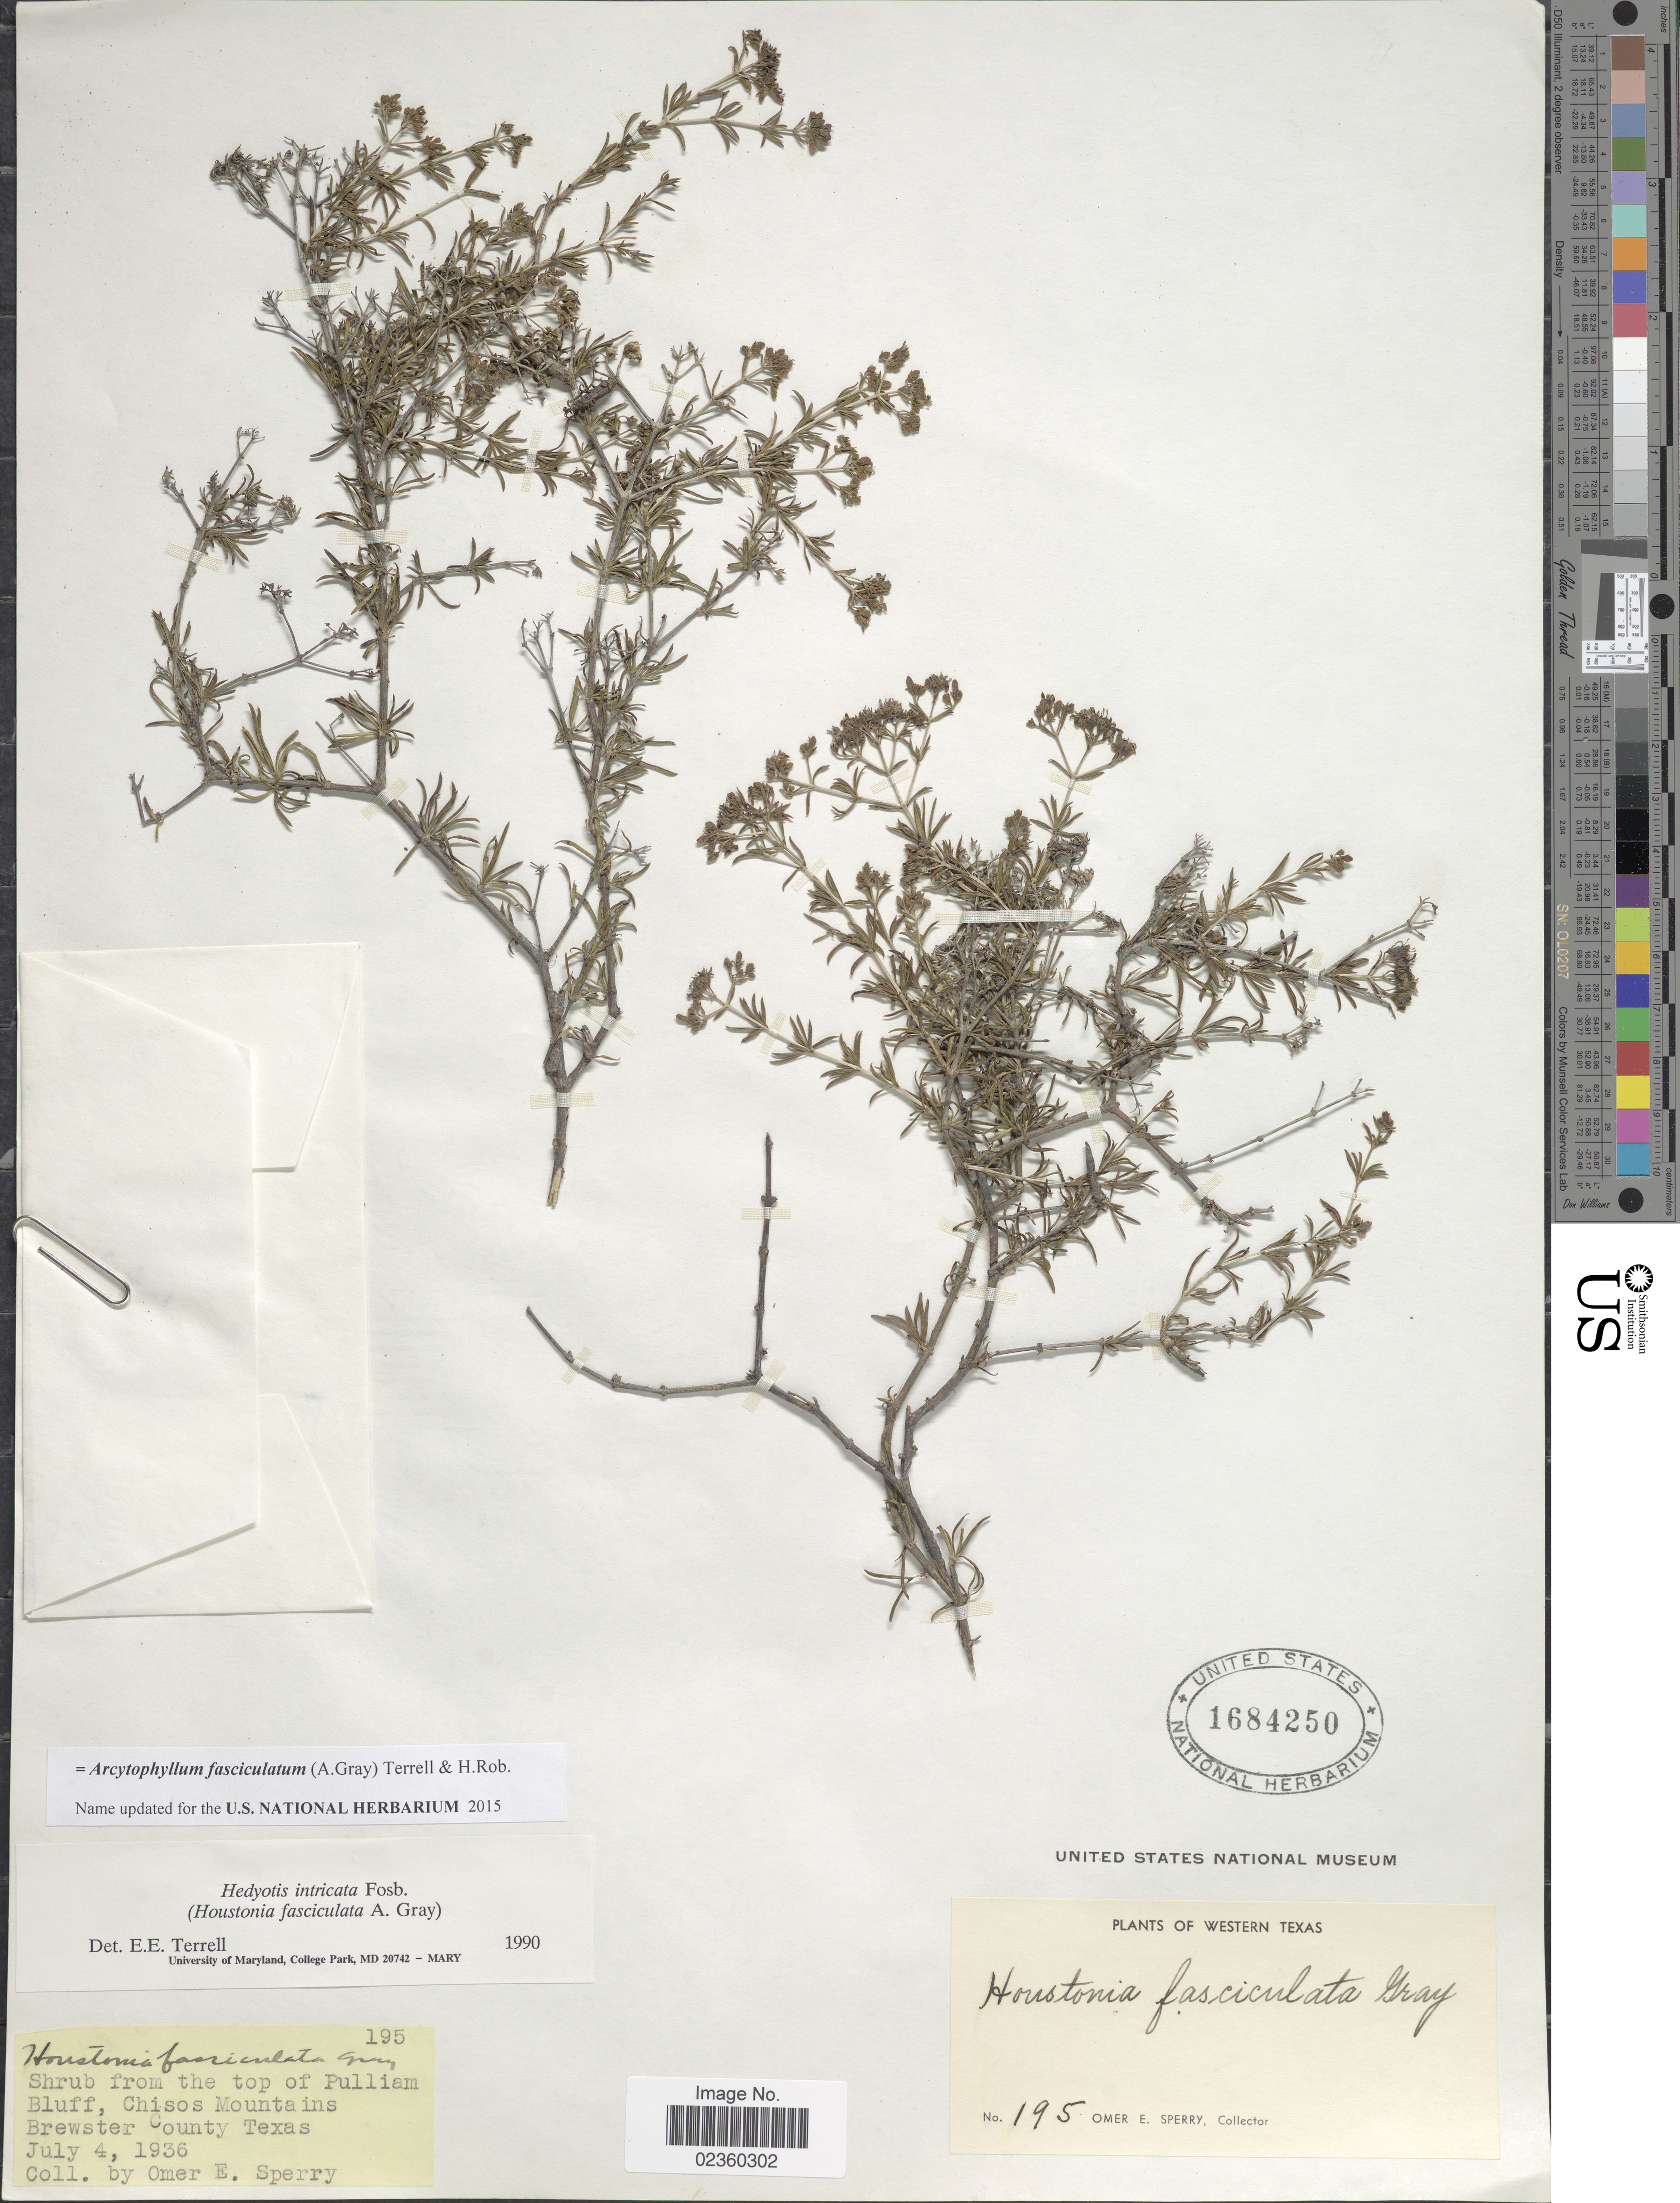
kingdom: Plantae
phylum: Tracheophyta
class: Magnoliopsida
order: Gentianales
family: Rubiaceae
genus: Arcytophyllum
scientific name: Arcytophyllum fasciculatum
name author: (A. Gray) Terrell & H. Rob.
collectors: O. E. Sperry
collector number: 195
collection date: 1936-07-04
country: United States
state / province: Texas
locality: Western Texas, Shrub from the top of Pulliam Bluff, Chisos Mountains, Brewster County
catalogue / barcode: US 1684250